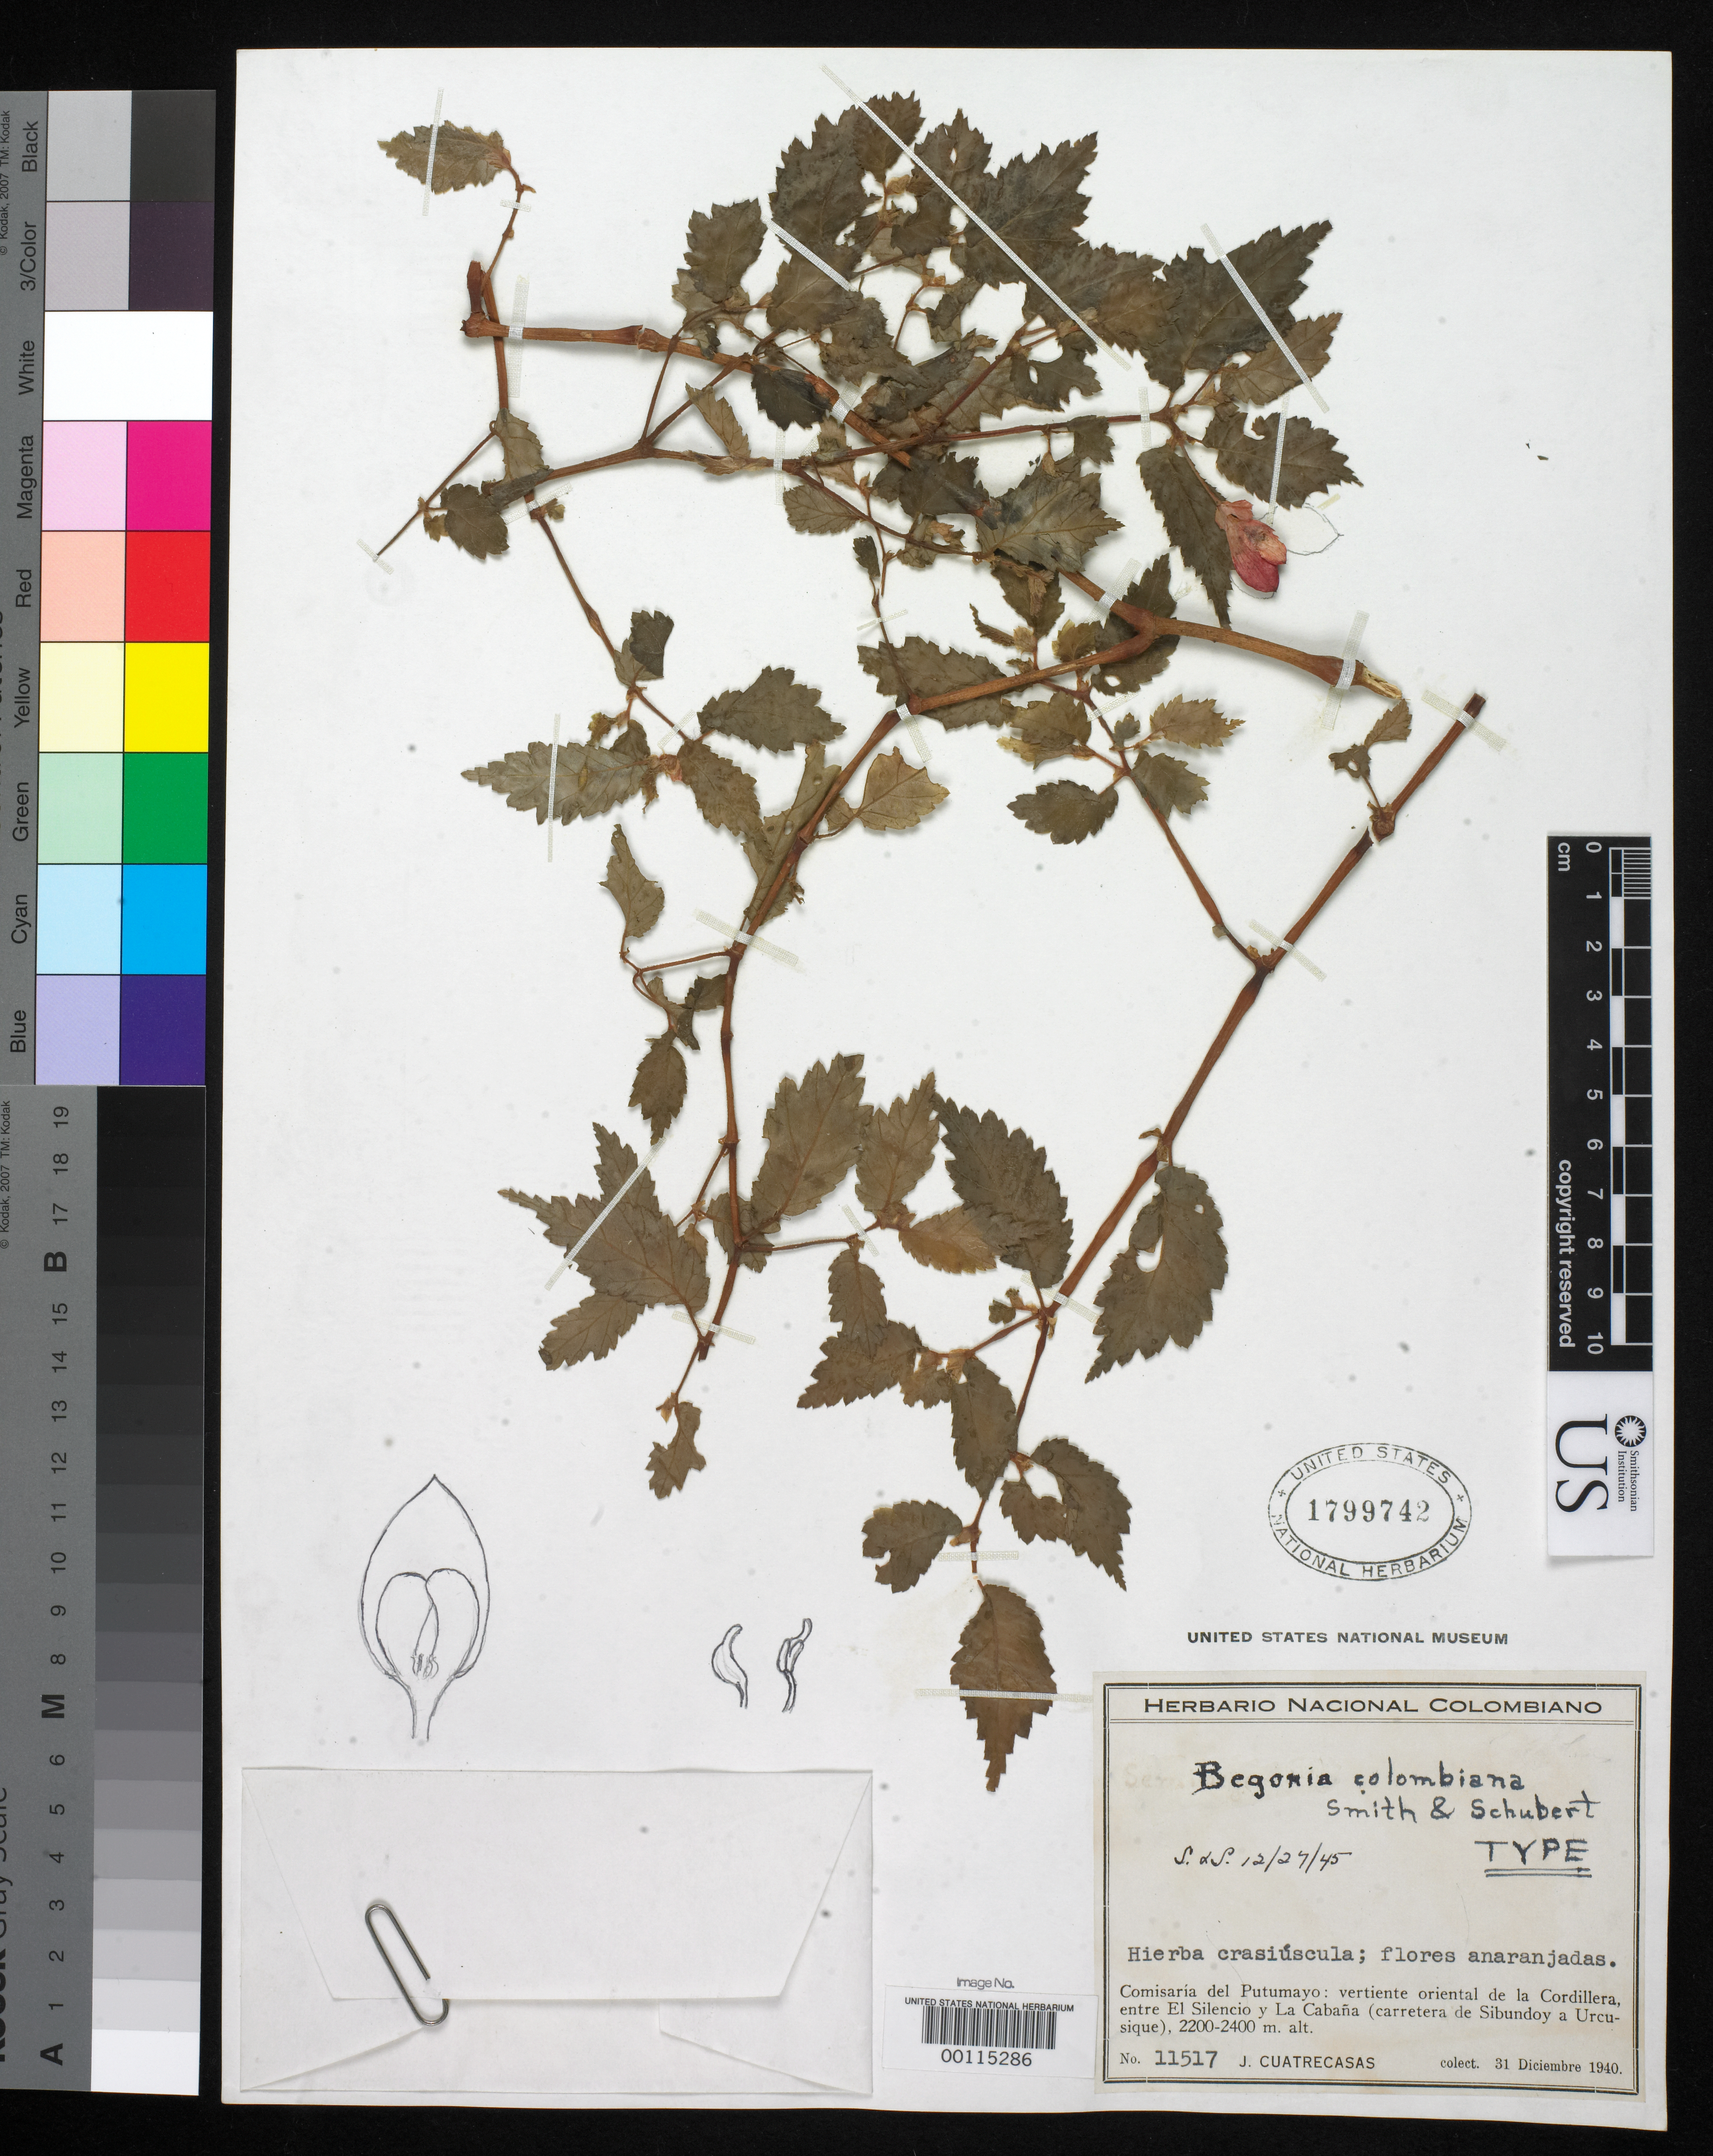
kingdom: Plantae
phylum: Tracheophyta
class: Magnoliopsida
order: Cucurbitales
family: Begoniaceae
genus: Begonia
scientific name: Begonia colombiana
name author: L.B. Sm. & B.G. Schub.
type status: Holotype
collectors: J. Cuatrecasas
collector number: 11517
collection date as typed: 31 Dec 1940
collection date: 1940-12-31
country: Colombia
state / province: Putumayo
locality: Between El Silencio and La Cabana.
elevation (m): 2200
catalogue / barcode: US 1799742